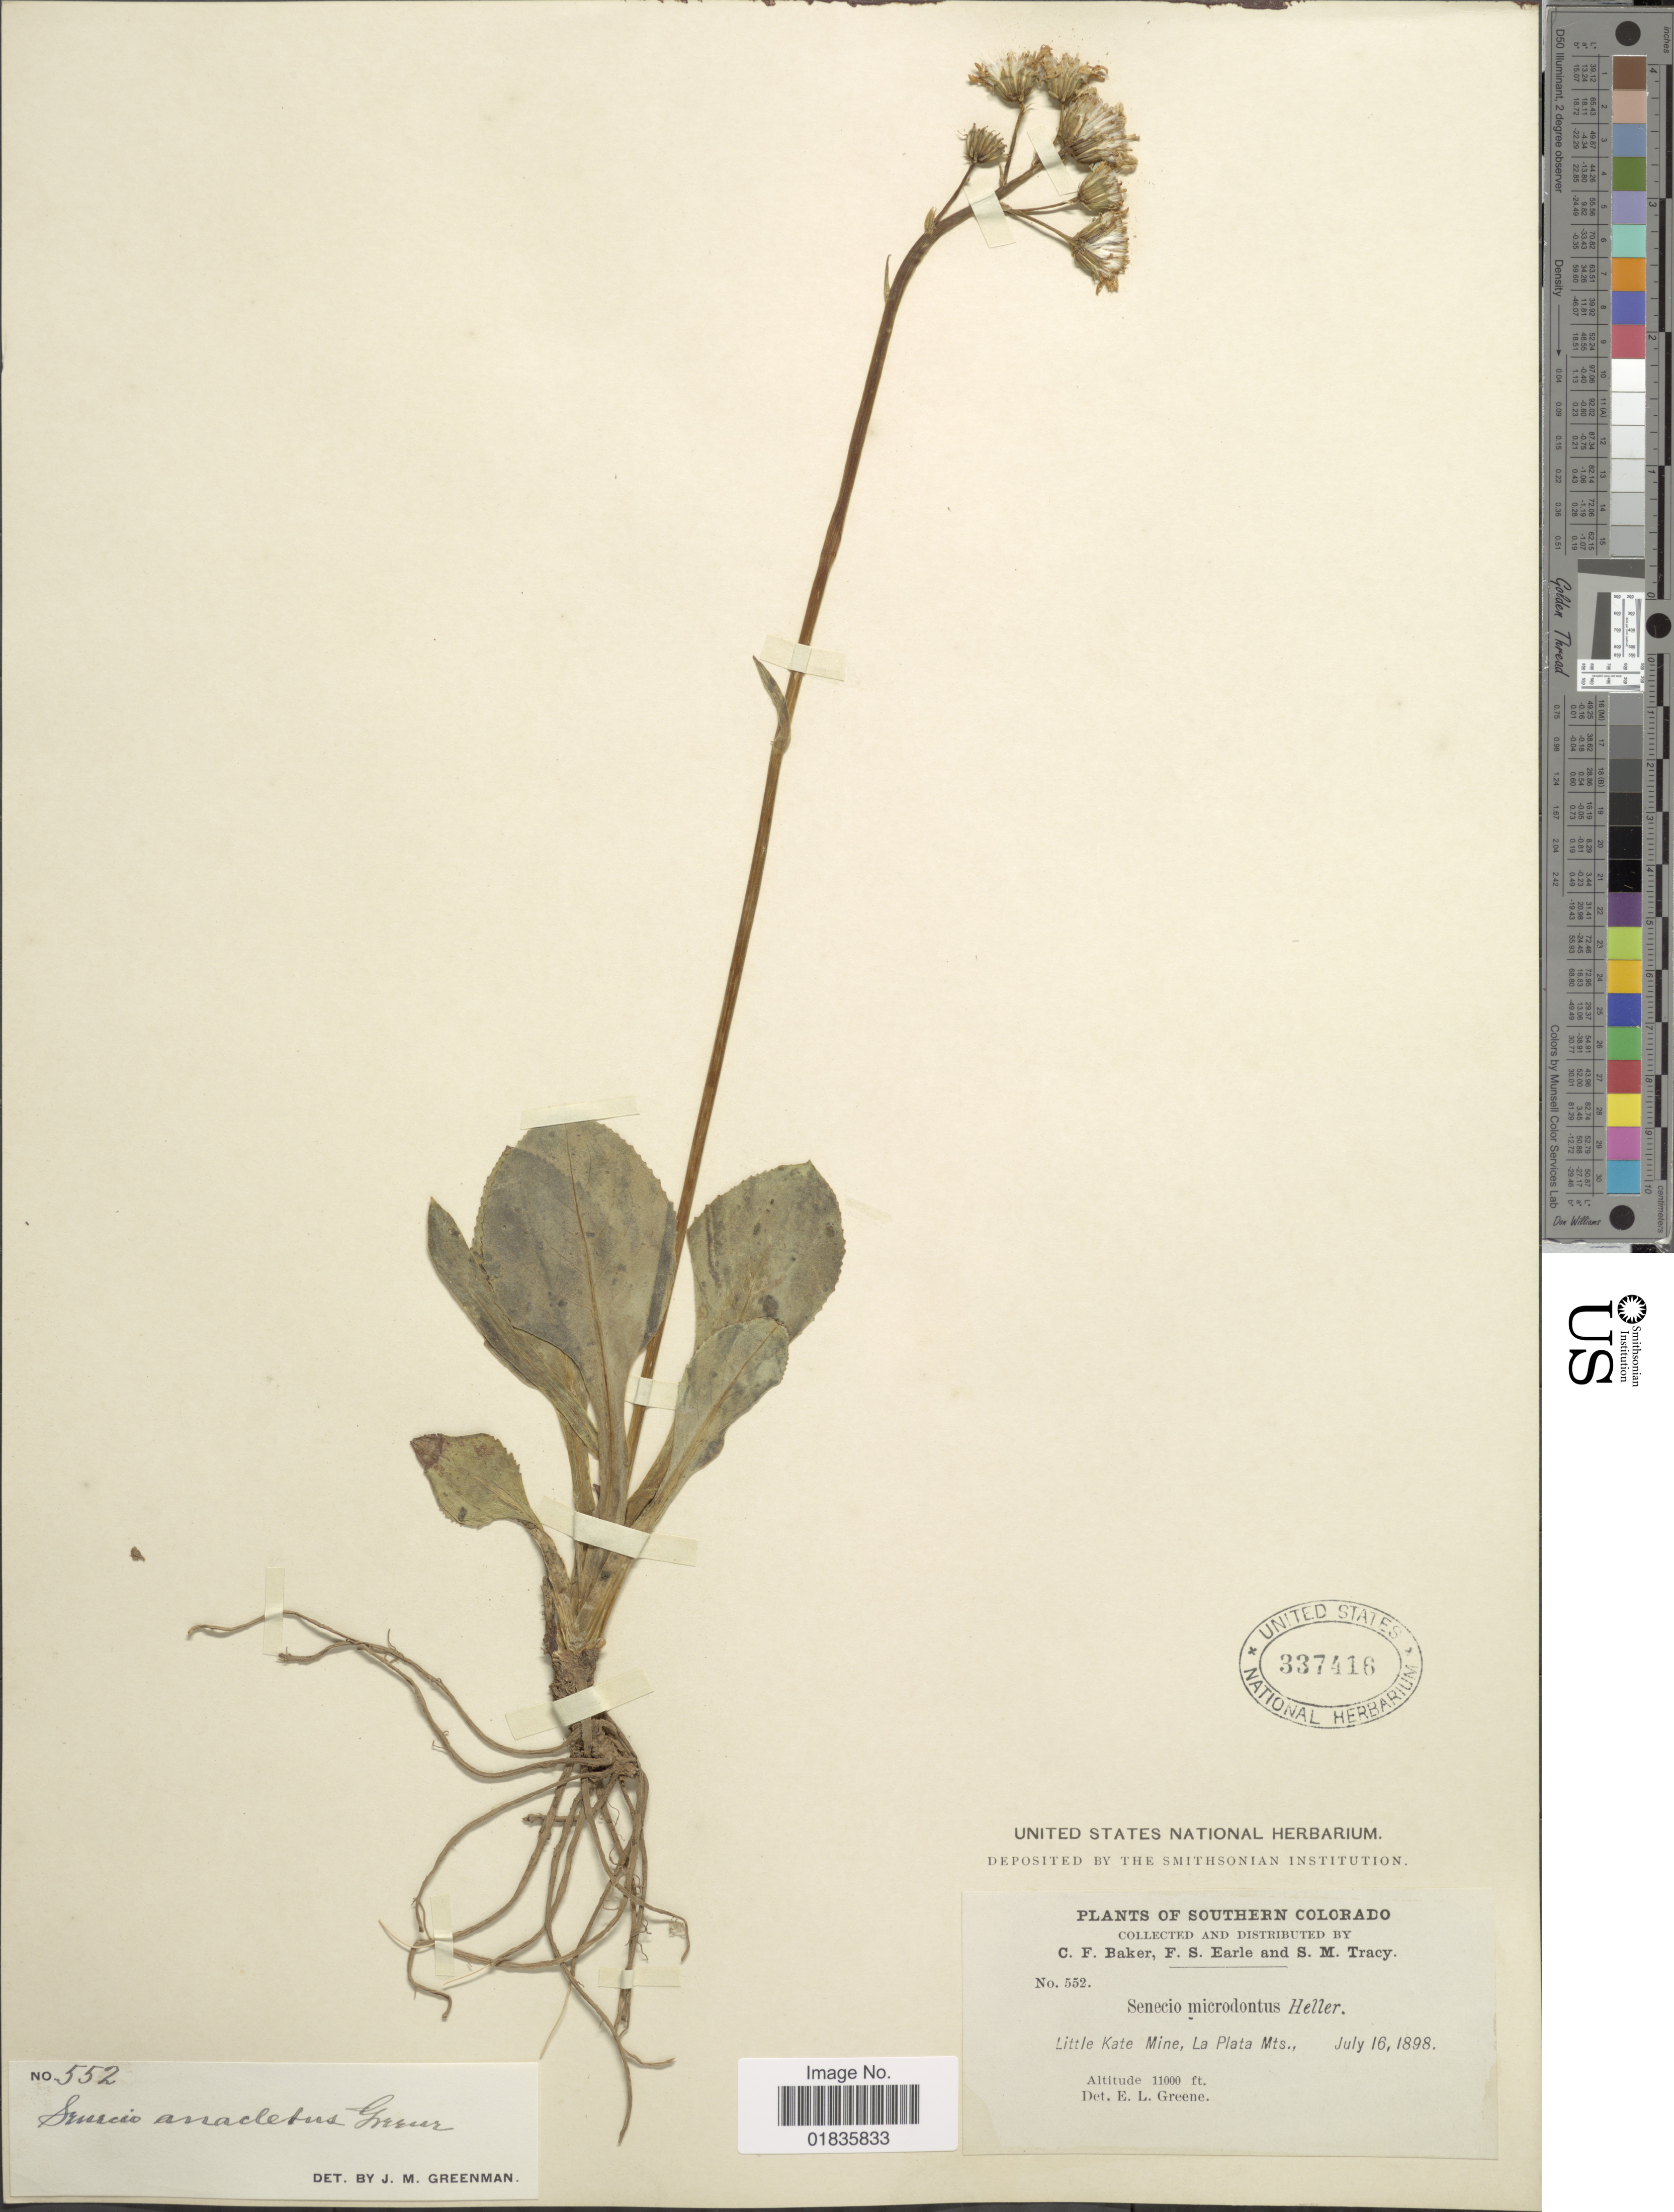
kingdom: Plantae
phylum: Tracheophyta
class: Magnoliopsida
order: Asterales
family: Asteraceae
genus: Senecio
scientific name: Senecio wootonii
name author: Greene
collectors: C. F. Baker, F. S. Earle & S. M. Tracy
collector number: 552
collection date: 1898-07-16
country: United States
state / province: Colorado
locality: Southern Colorado, Little Kate Mine, La Plata Mts.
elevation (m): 3353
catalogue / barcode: US 33716